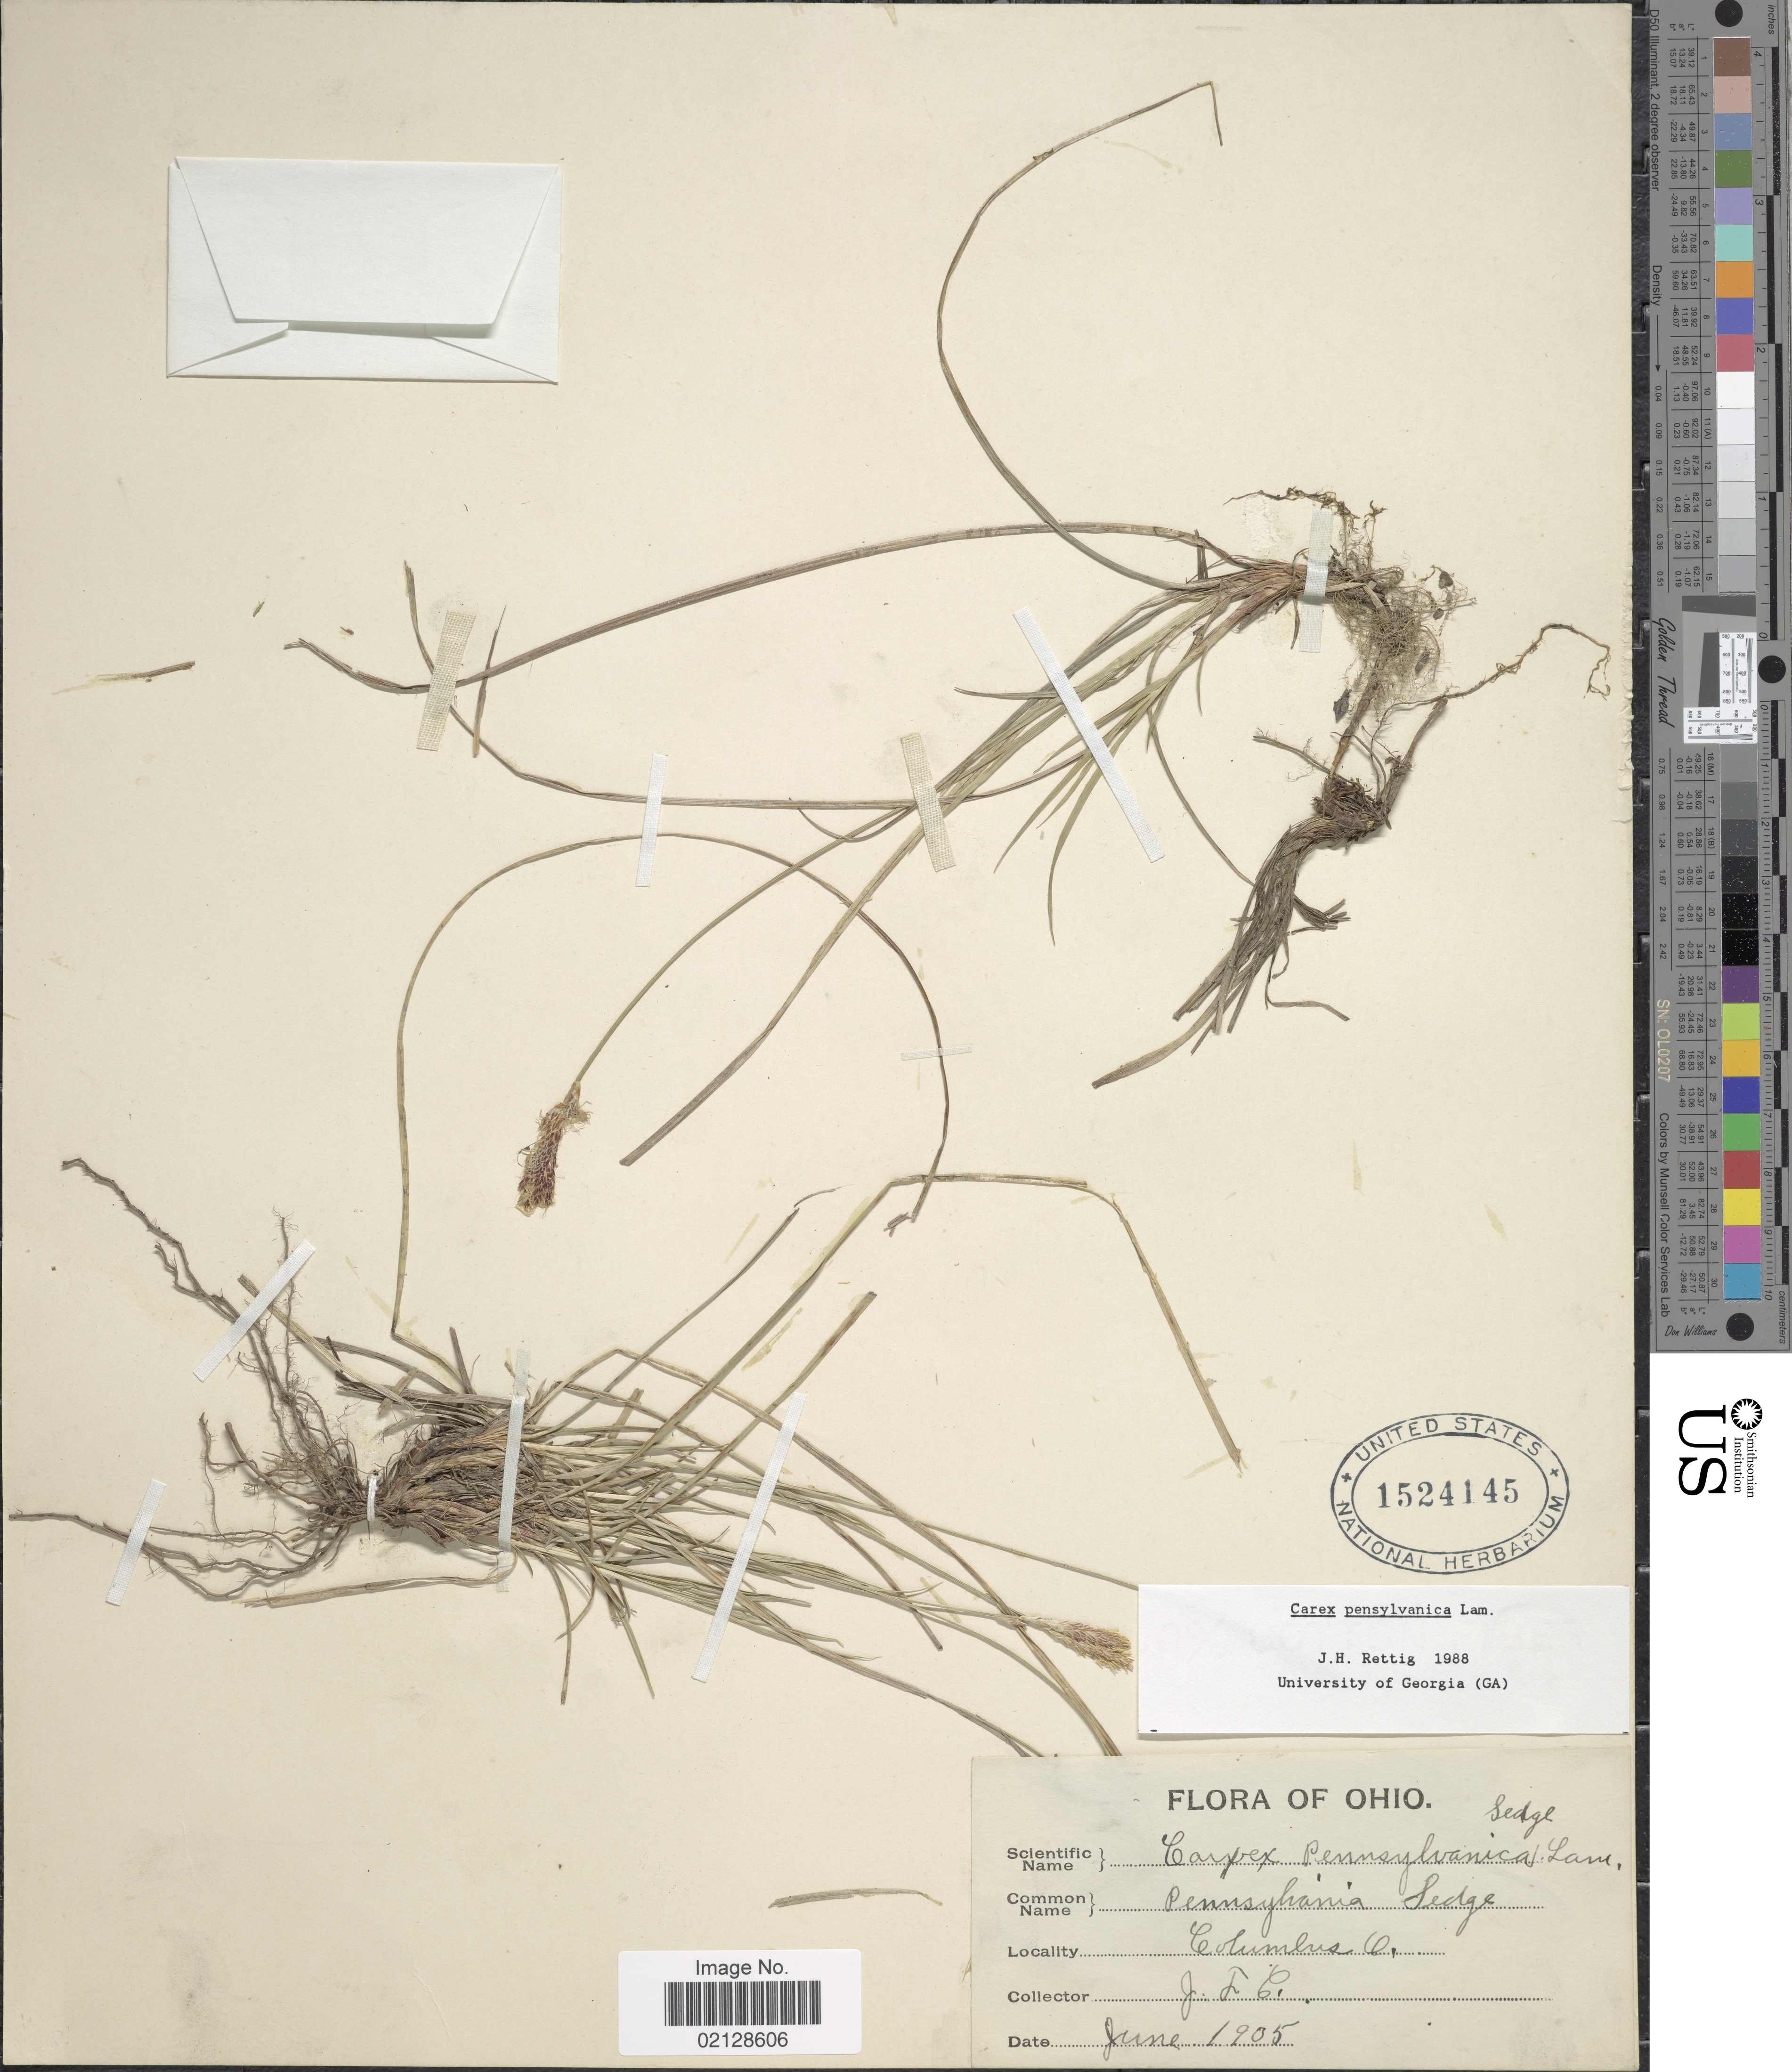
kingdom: Plantae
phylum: Tracheophyta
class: Liliopsida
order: Poales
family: Cyperaceae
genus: Carex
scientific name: Carex pensylvanica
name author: Lam.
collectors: J. F. Clevenger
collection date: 1905-06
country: United States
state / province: Ohio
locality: Columbus, O.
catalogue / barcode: US 1524145